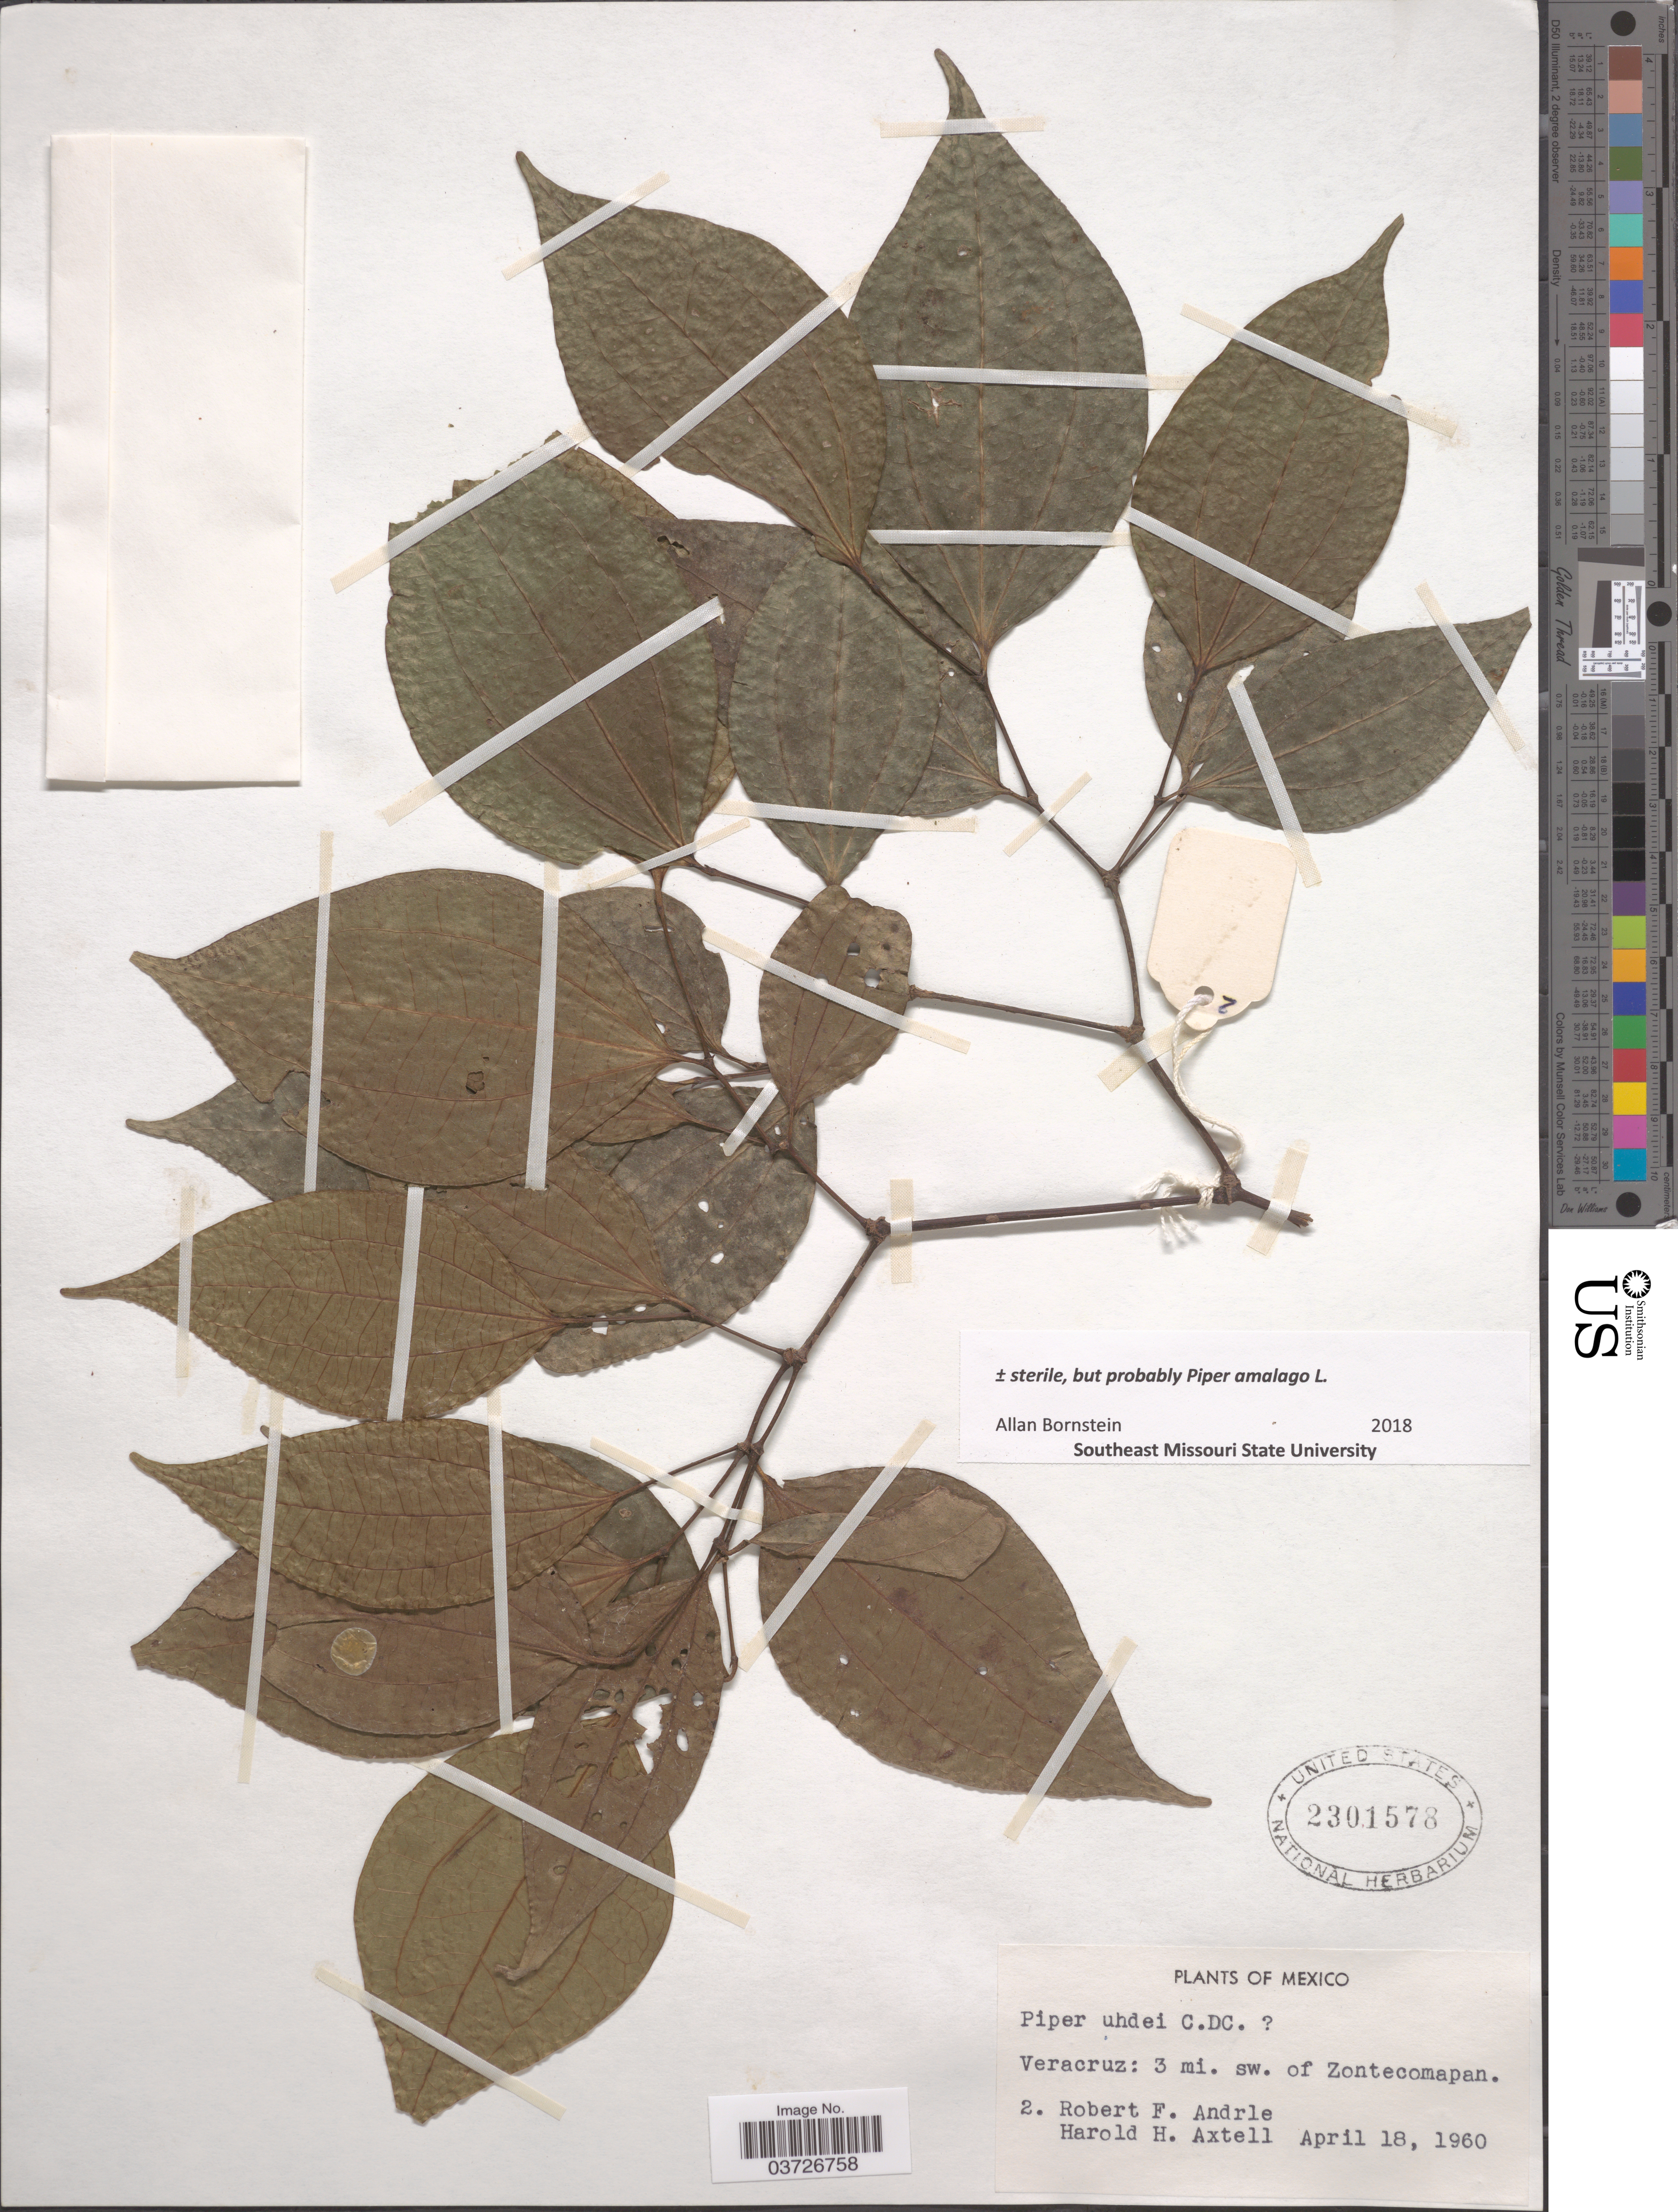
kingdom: Plantae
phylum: Tracheophyta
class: Magnoliopsida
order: Piperales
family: Piperaceae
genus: Piper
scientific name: Piper amalago var. medium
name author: (Jacq.) Yunck.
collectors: R. Andrle & Axtell, H. H.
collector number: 2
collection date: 1960-04-18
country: Mexico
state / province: Veracruz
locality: Veracruz: 3 mi. sw. of Zontecomapan.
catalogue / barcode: US 2301578